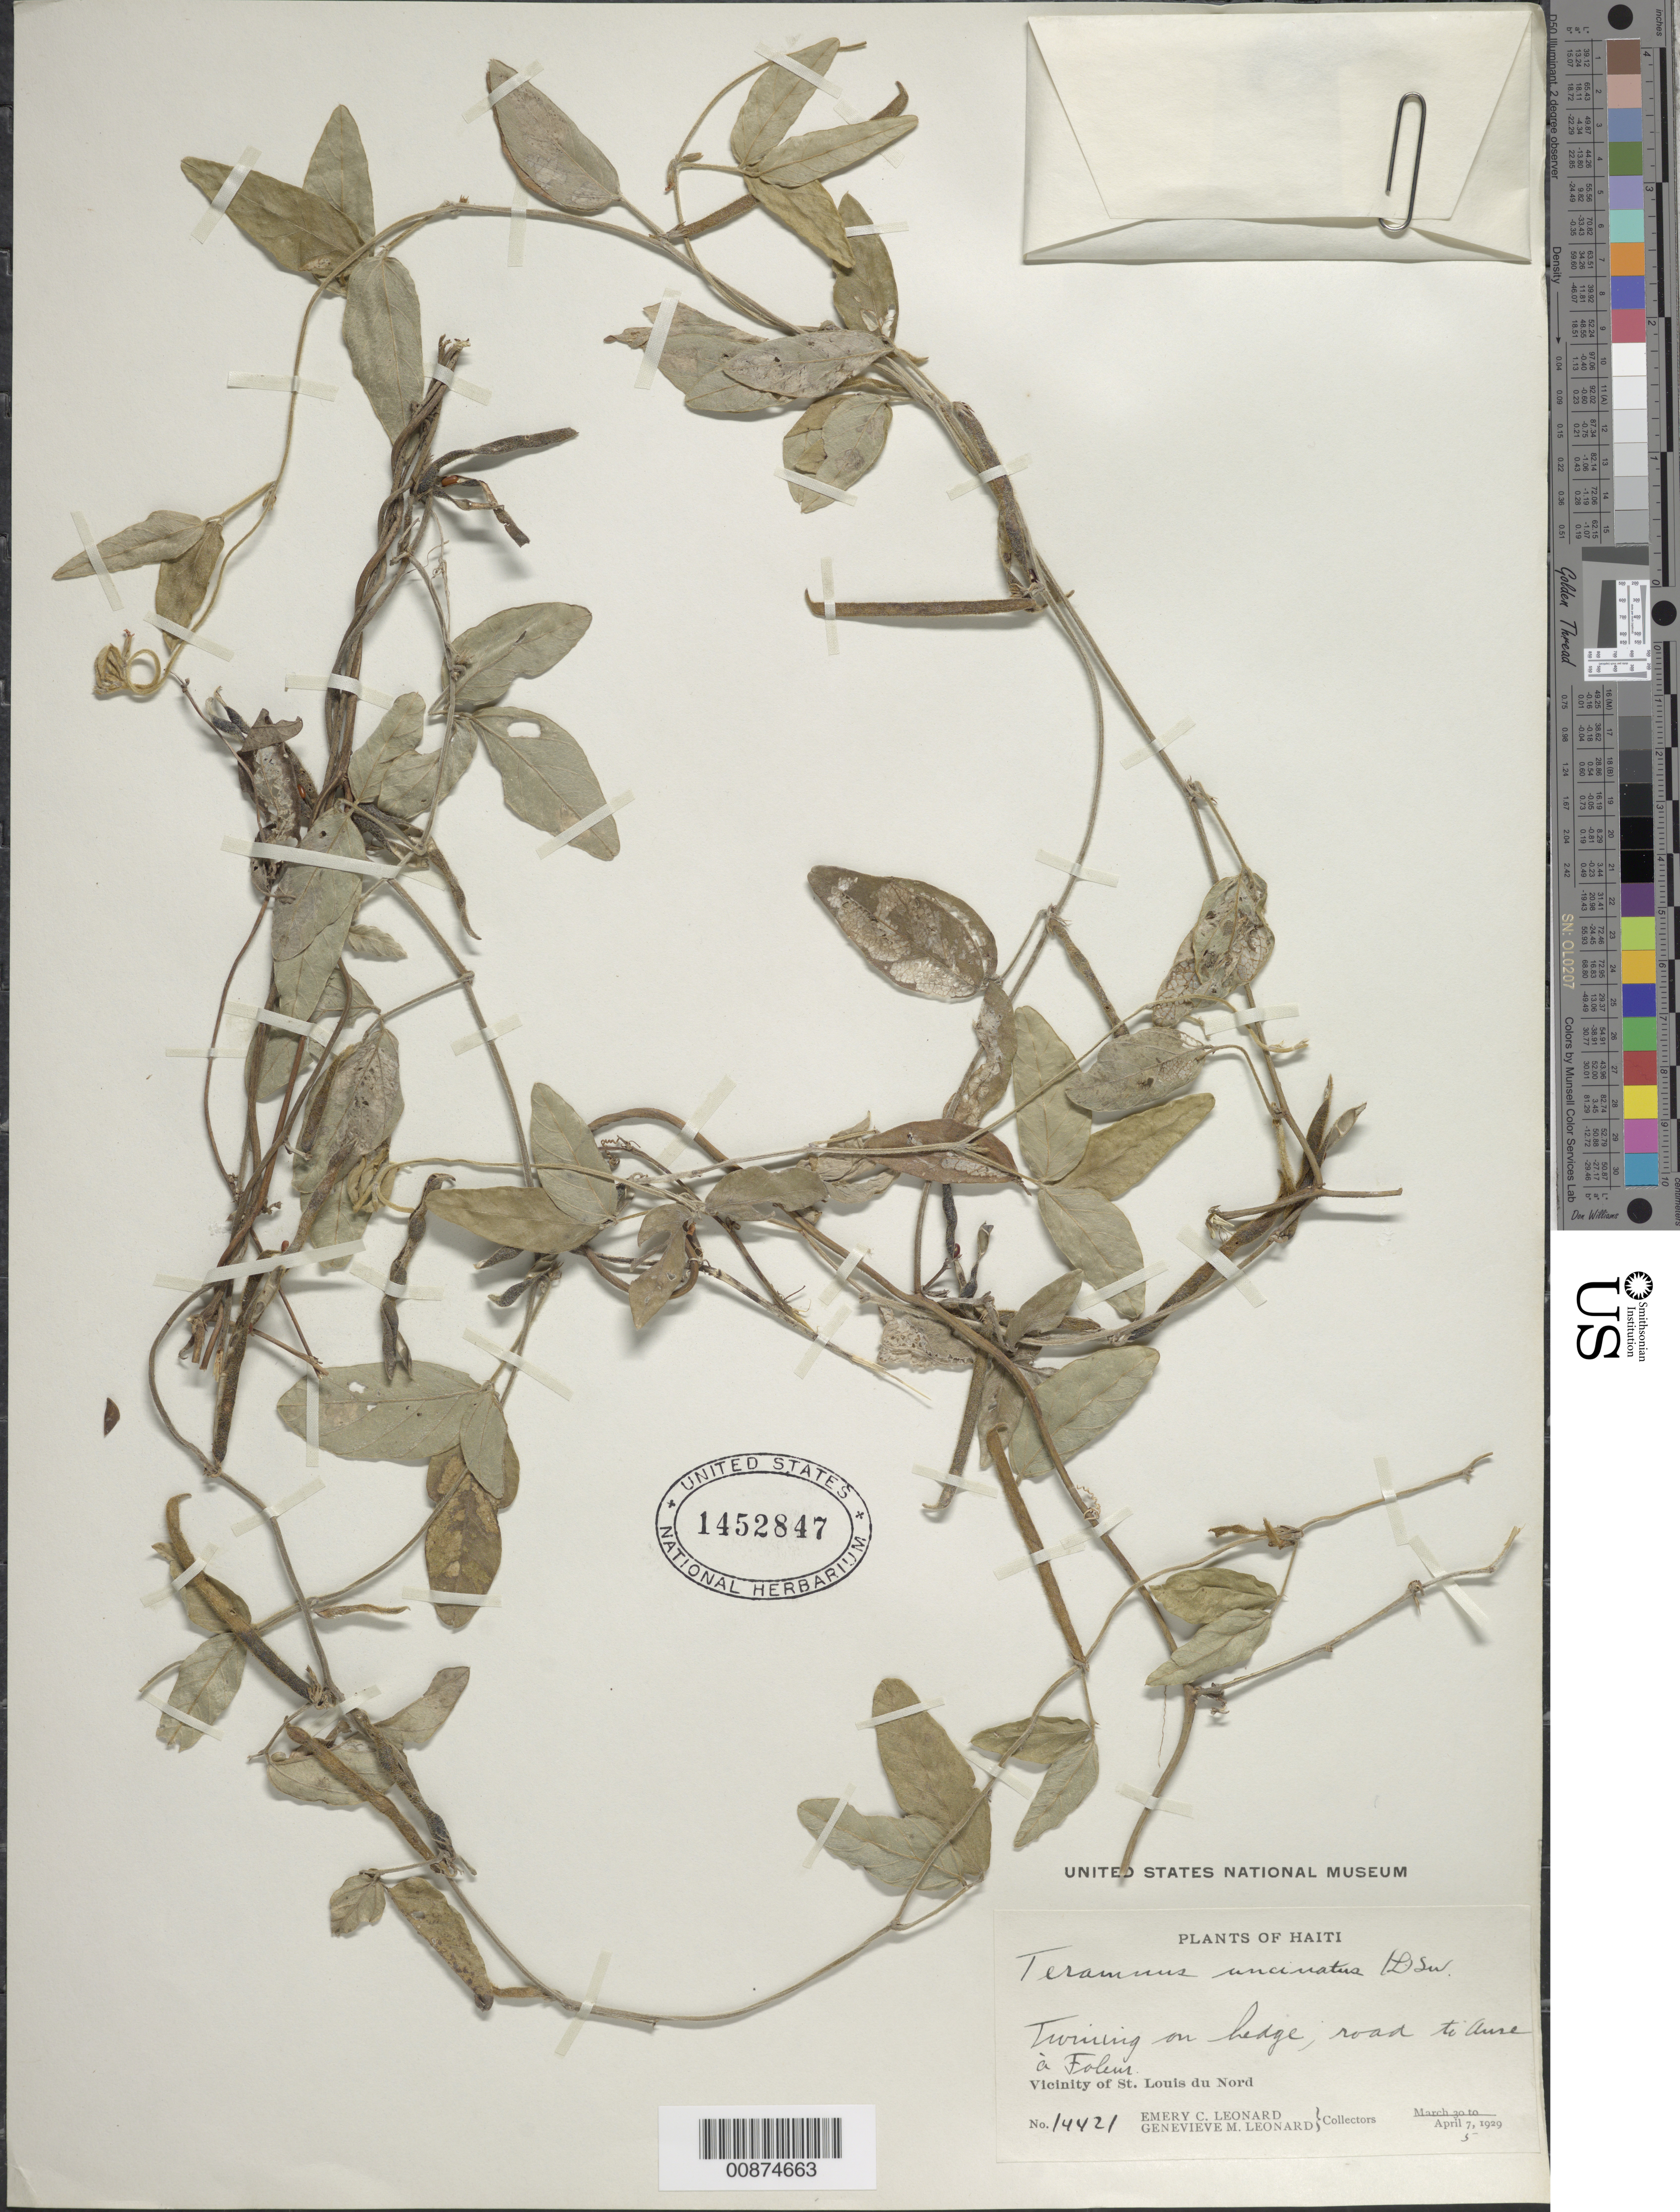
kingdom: Plantae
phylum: Tracheophyta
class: Magnoliopsida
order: Fabales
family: Fabaceae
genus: Teramnus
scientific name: Teramnus uncinatus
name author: (L.) Sw.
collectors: E. C. Leonard & G. M. Leonard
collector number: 14421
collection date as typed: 05 Apr 1929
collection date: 1929-04-05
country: Haiti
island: Hispaniola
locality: Vicinity of St. Louis du Nord. Road to Anse à Foleur.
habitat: Twining on hedge.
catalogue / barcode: US 1452847